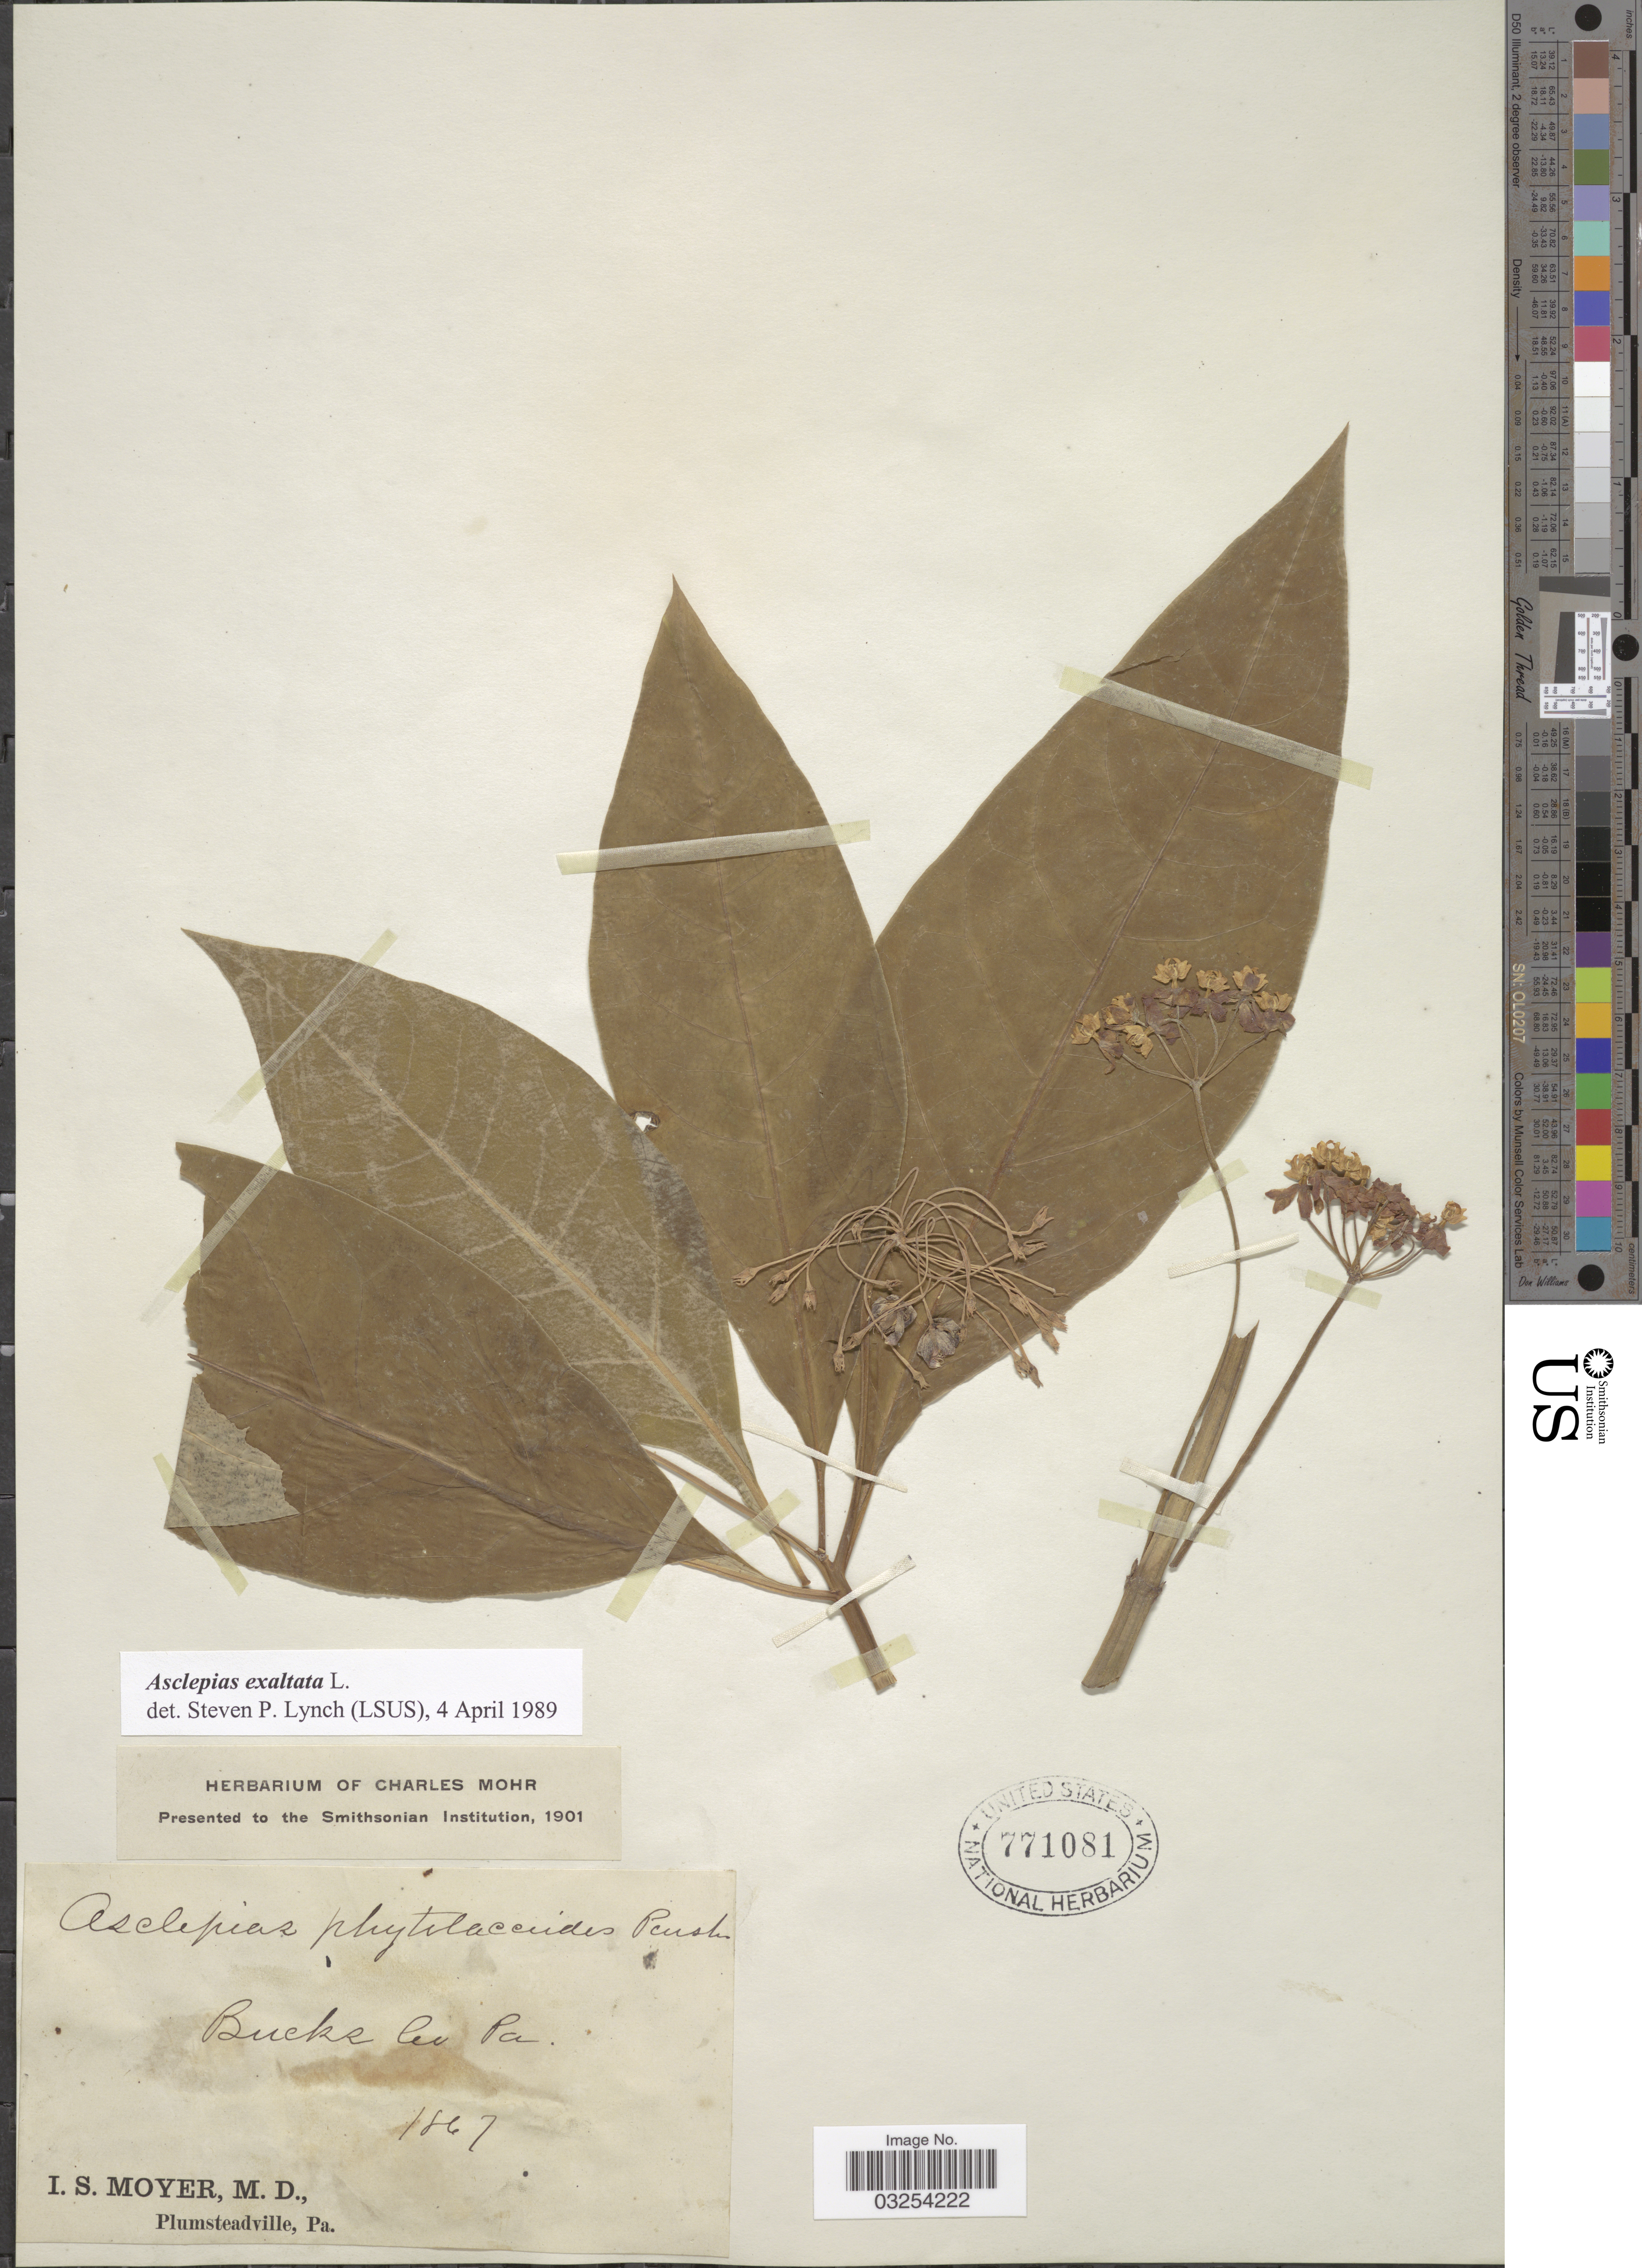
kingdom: Plantae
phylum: Tracheophyta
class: Magnoliopsida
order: Gentianales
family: Apocynaceae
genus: Asclepias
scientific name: Asclepias exaltata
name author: Muhl.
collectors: I. S. Moyer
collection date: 1867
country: United States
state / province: Pennsylvania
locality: Bucke Co.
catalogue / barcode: US 771081